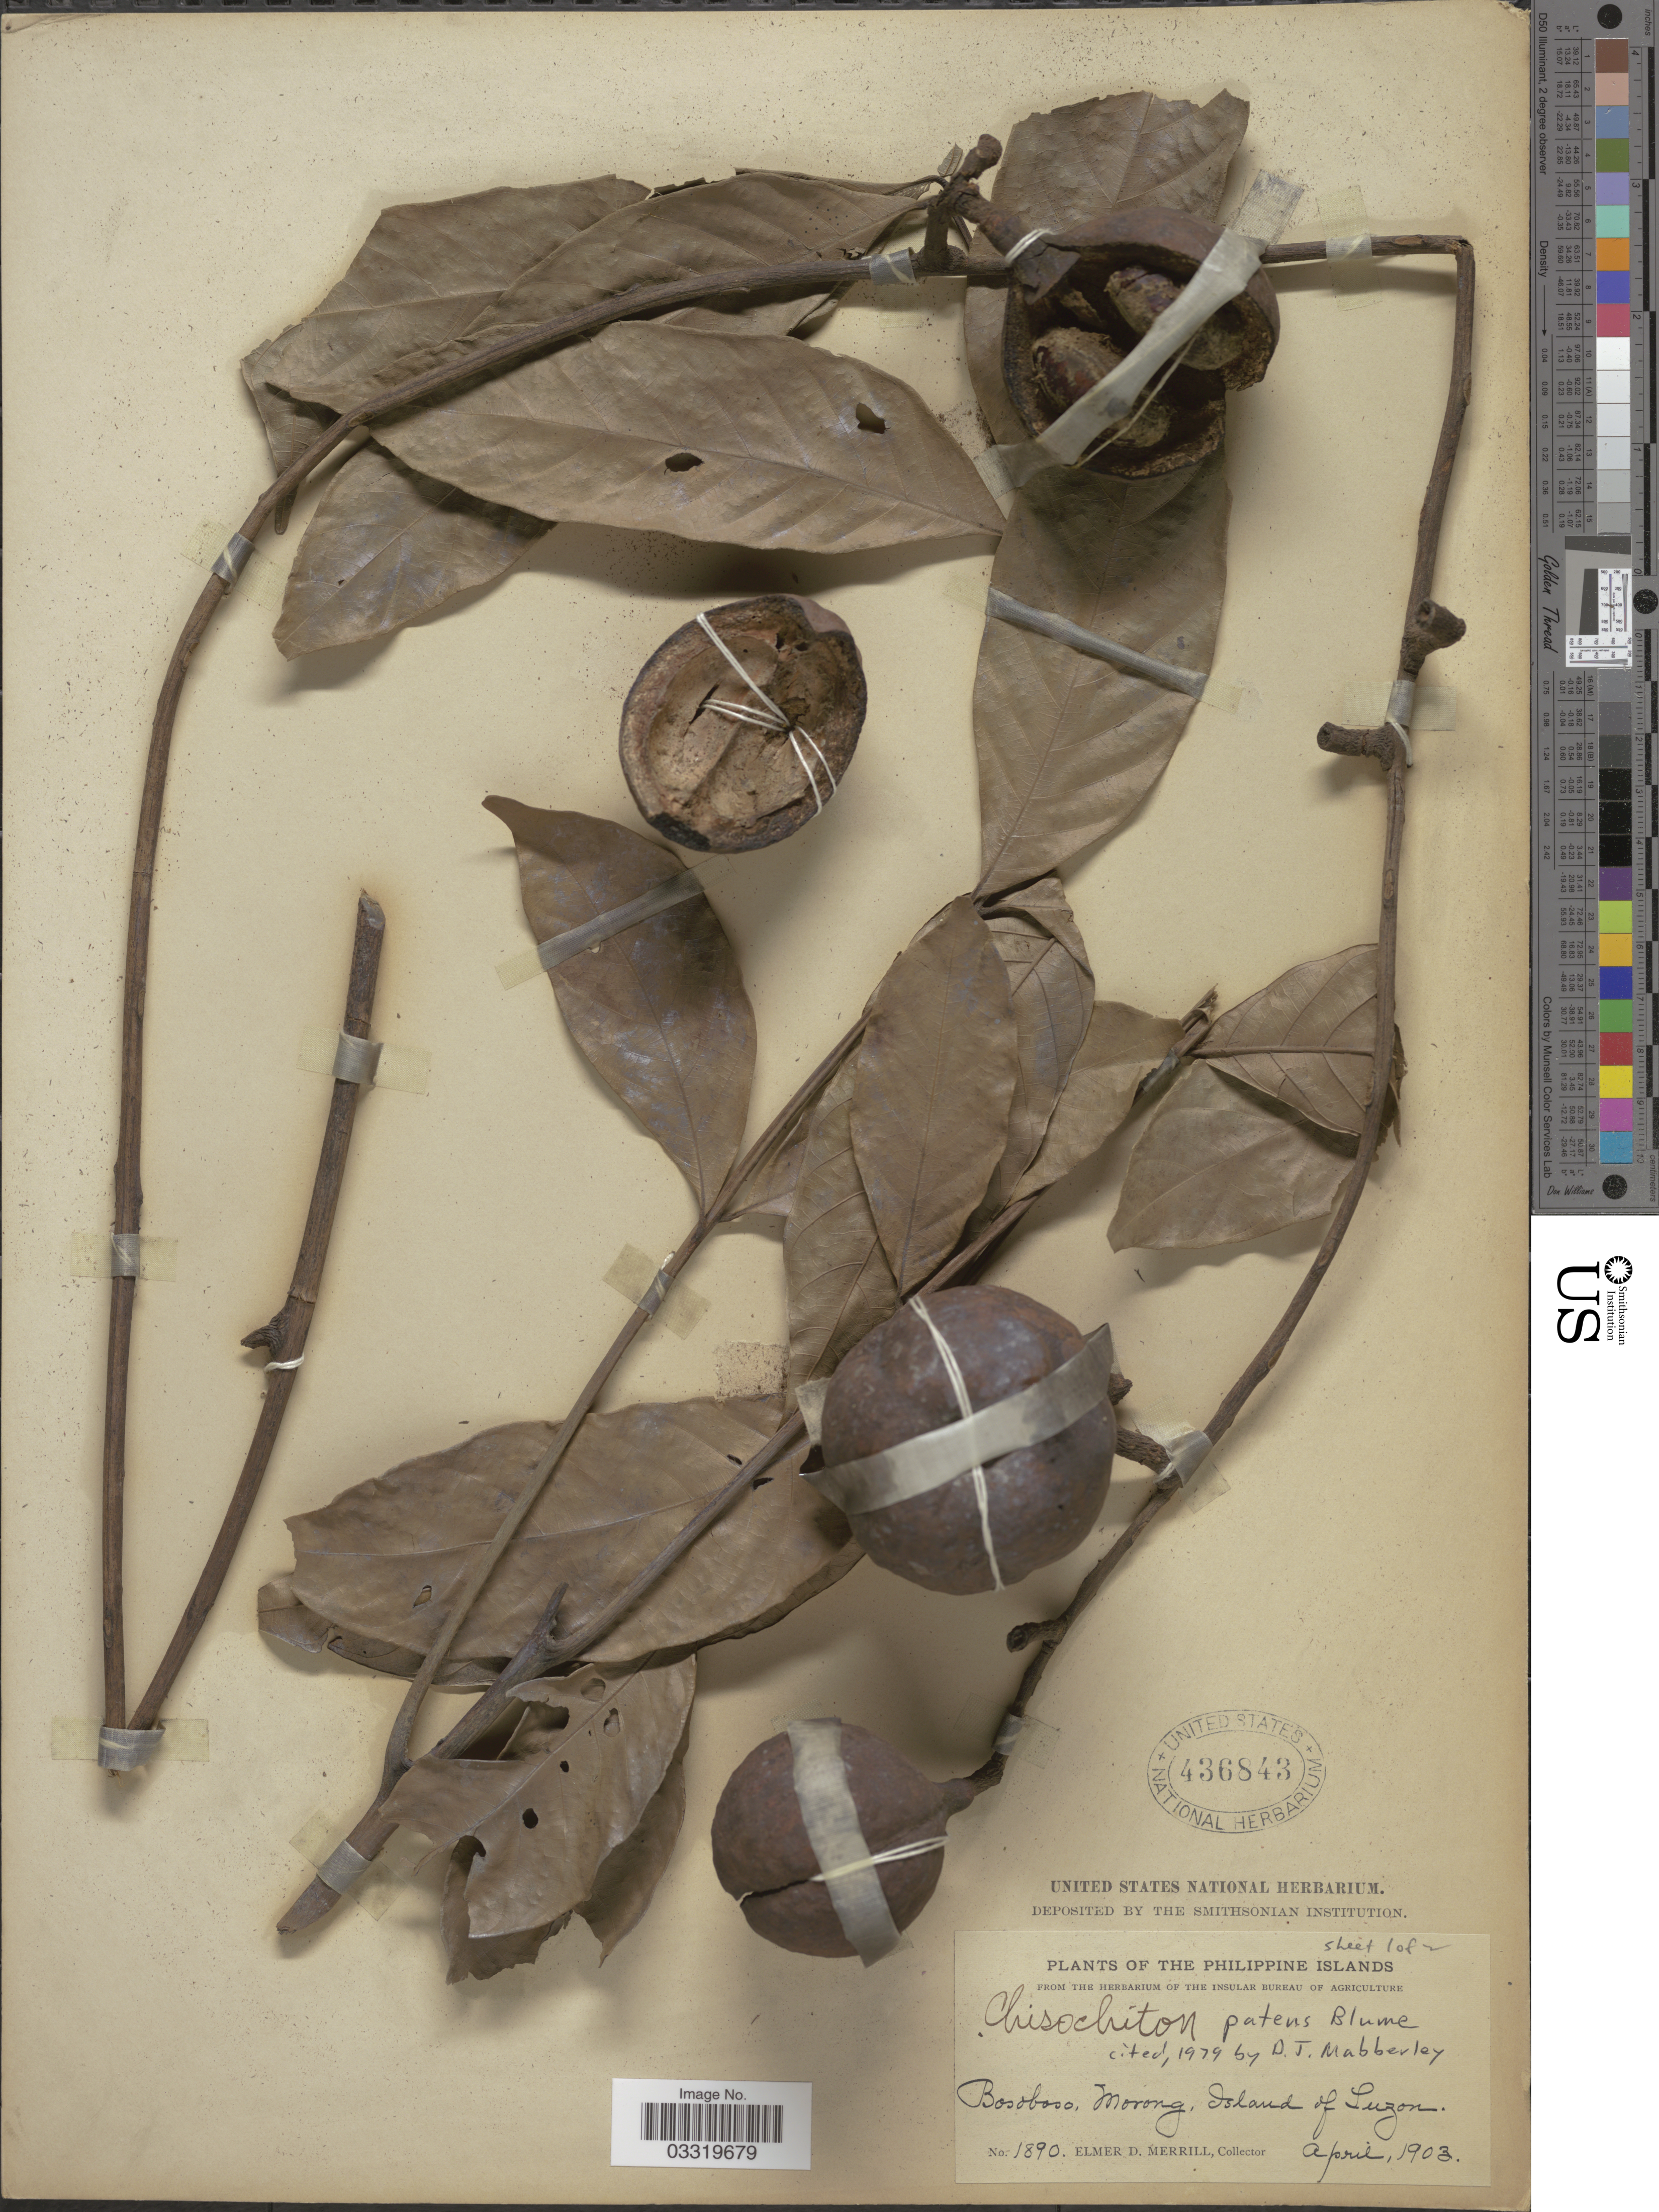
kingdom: Plantae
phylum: Tracheophyta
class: Magnoliopsida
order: Sapindales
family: Meliaceae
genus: Chisocheton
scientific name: Chisocheton patens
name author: Blume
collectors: E. D. Merrill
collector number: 1890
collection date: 1903-04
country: Philippines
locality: The Philippine Islands. Bosoboso, Morong, Island of Luzon.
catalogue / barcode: US 436843